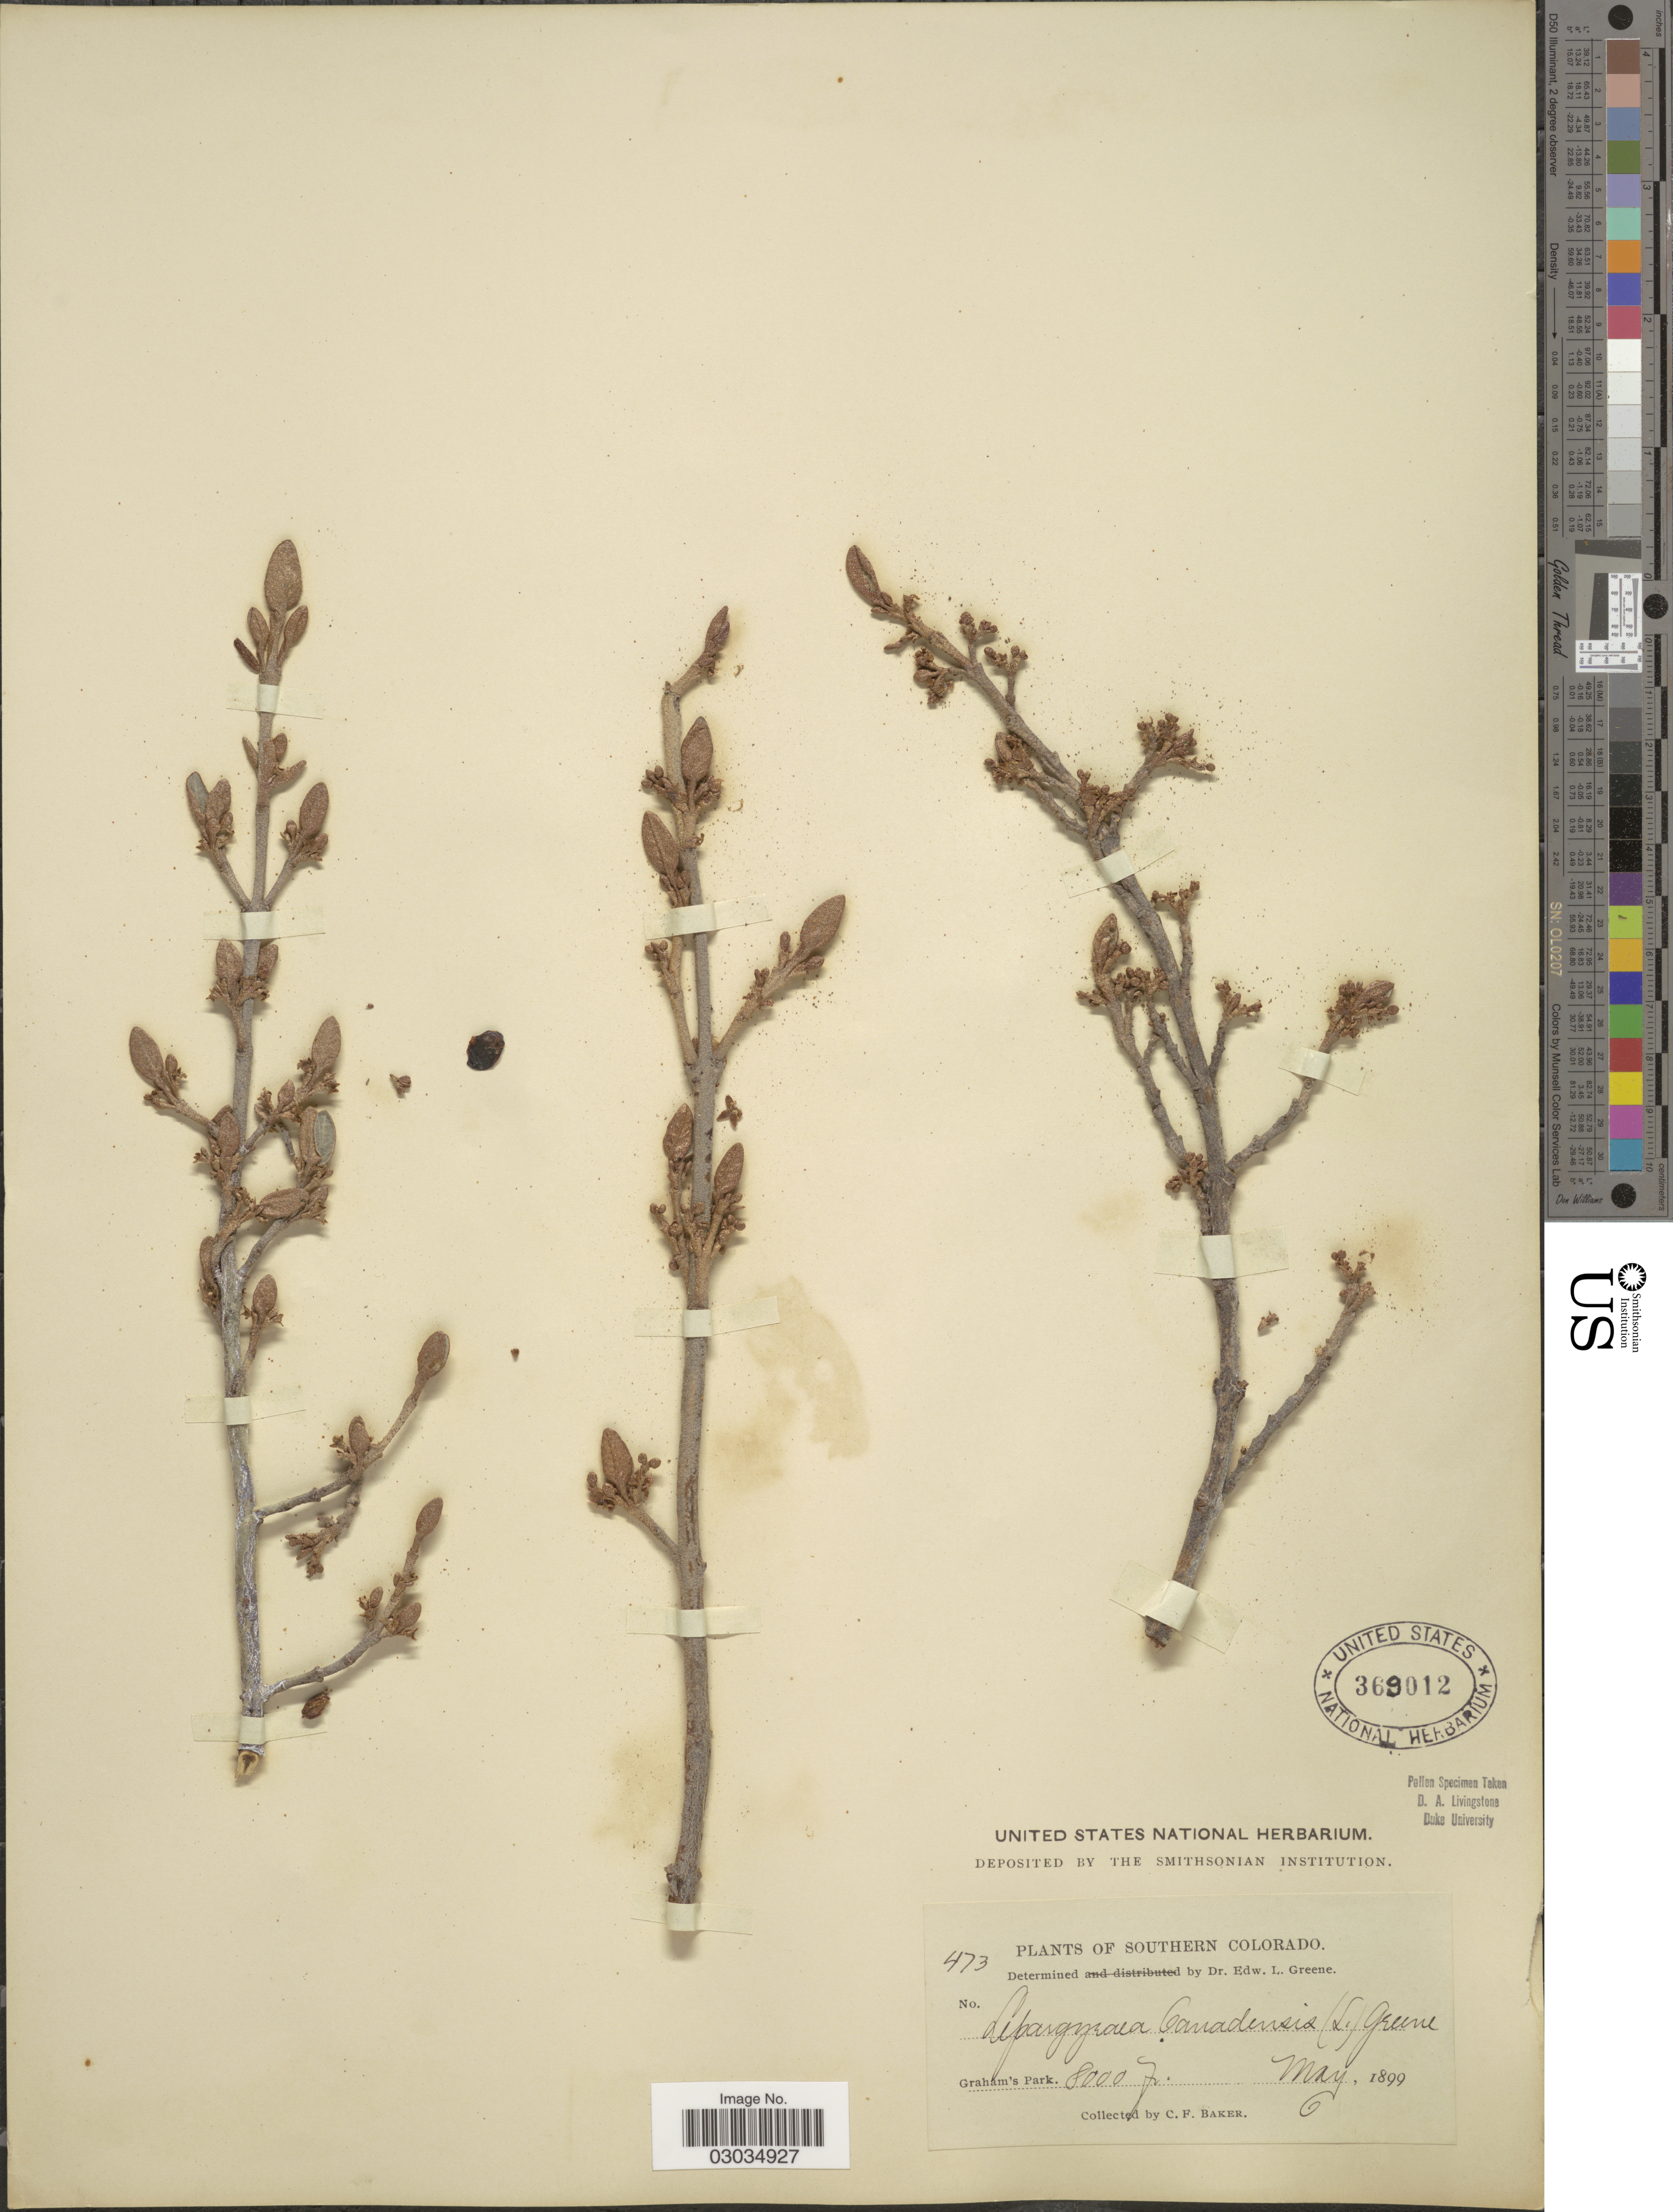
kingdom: Plantae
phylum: Tracheophyta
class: Magnoliopsida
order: Rosales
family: Elaeagnaceae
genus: Shepherdia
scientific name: Shepherdia canadensis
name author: (L.) Nutt.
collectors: C. F. Baker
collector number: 473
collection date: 1899-05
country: United States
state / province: Colorado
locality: Southern Colorado, Graham's Park.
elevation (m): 2438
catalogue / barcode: US 369012